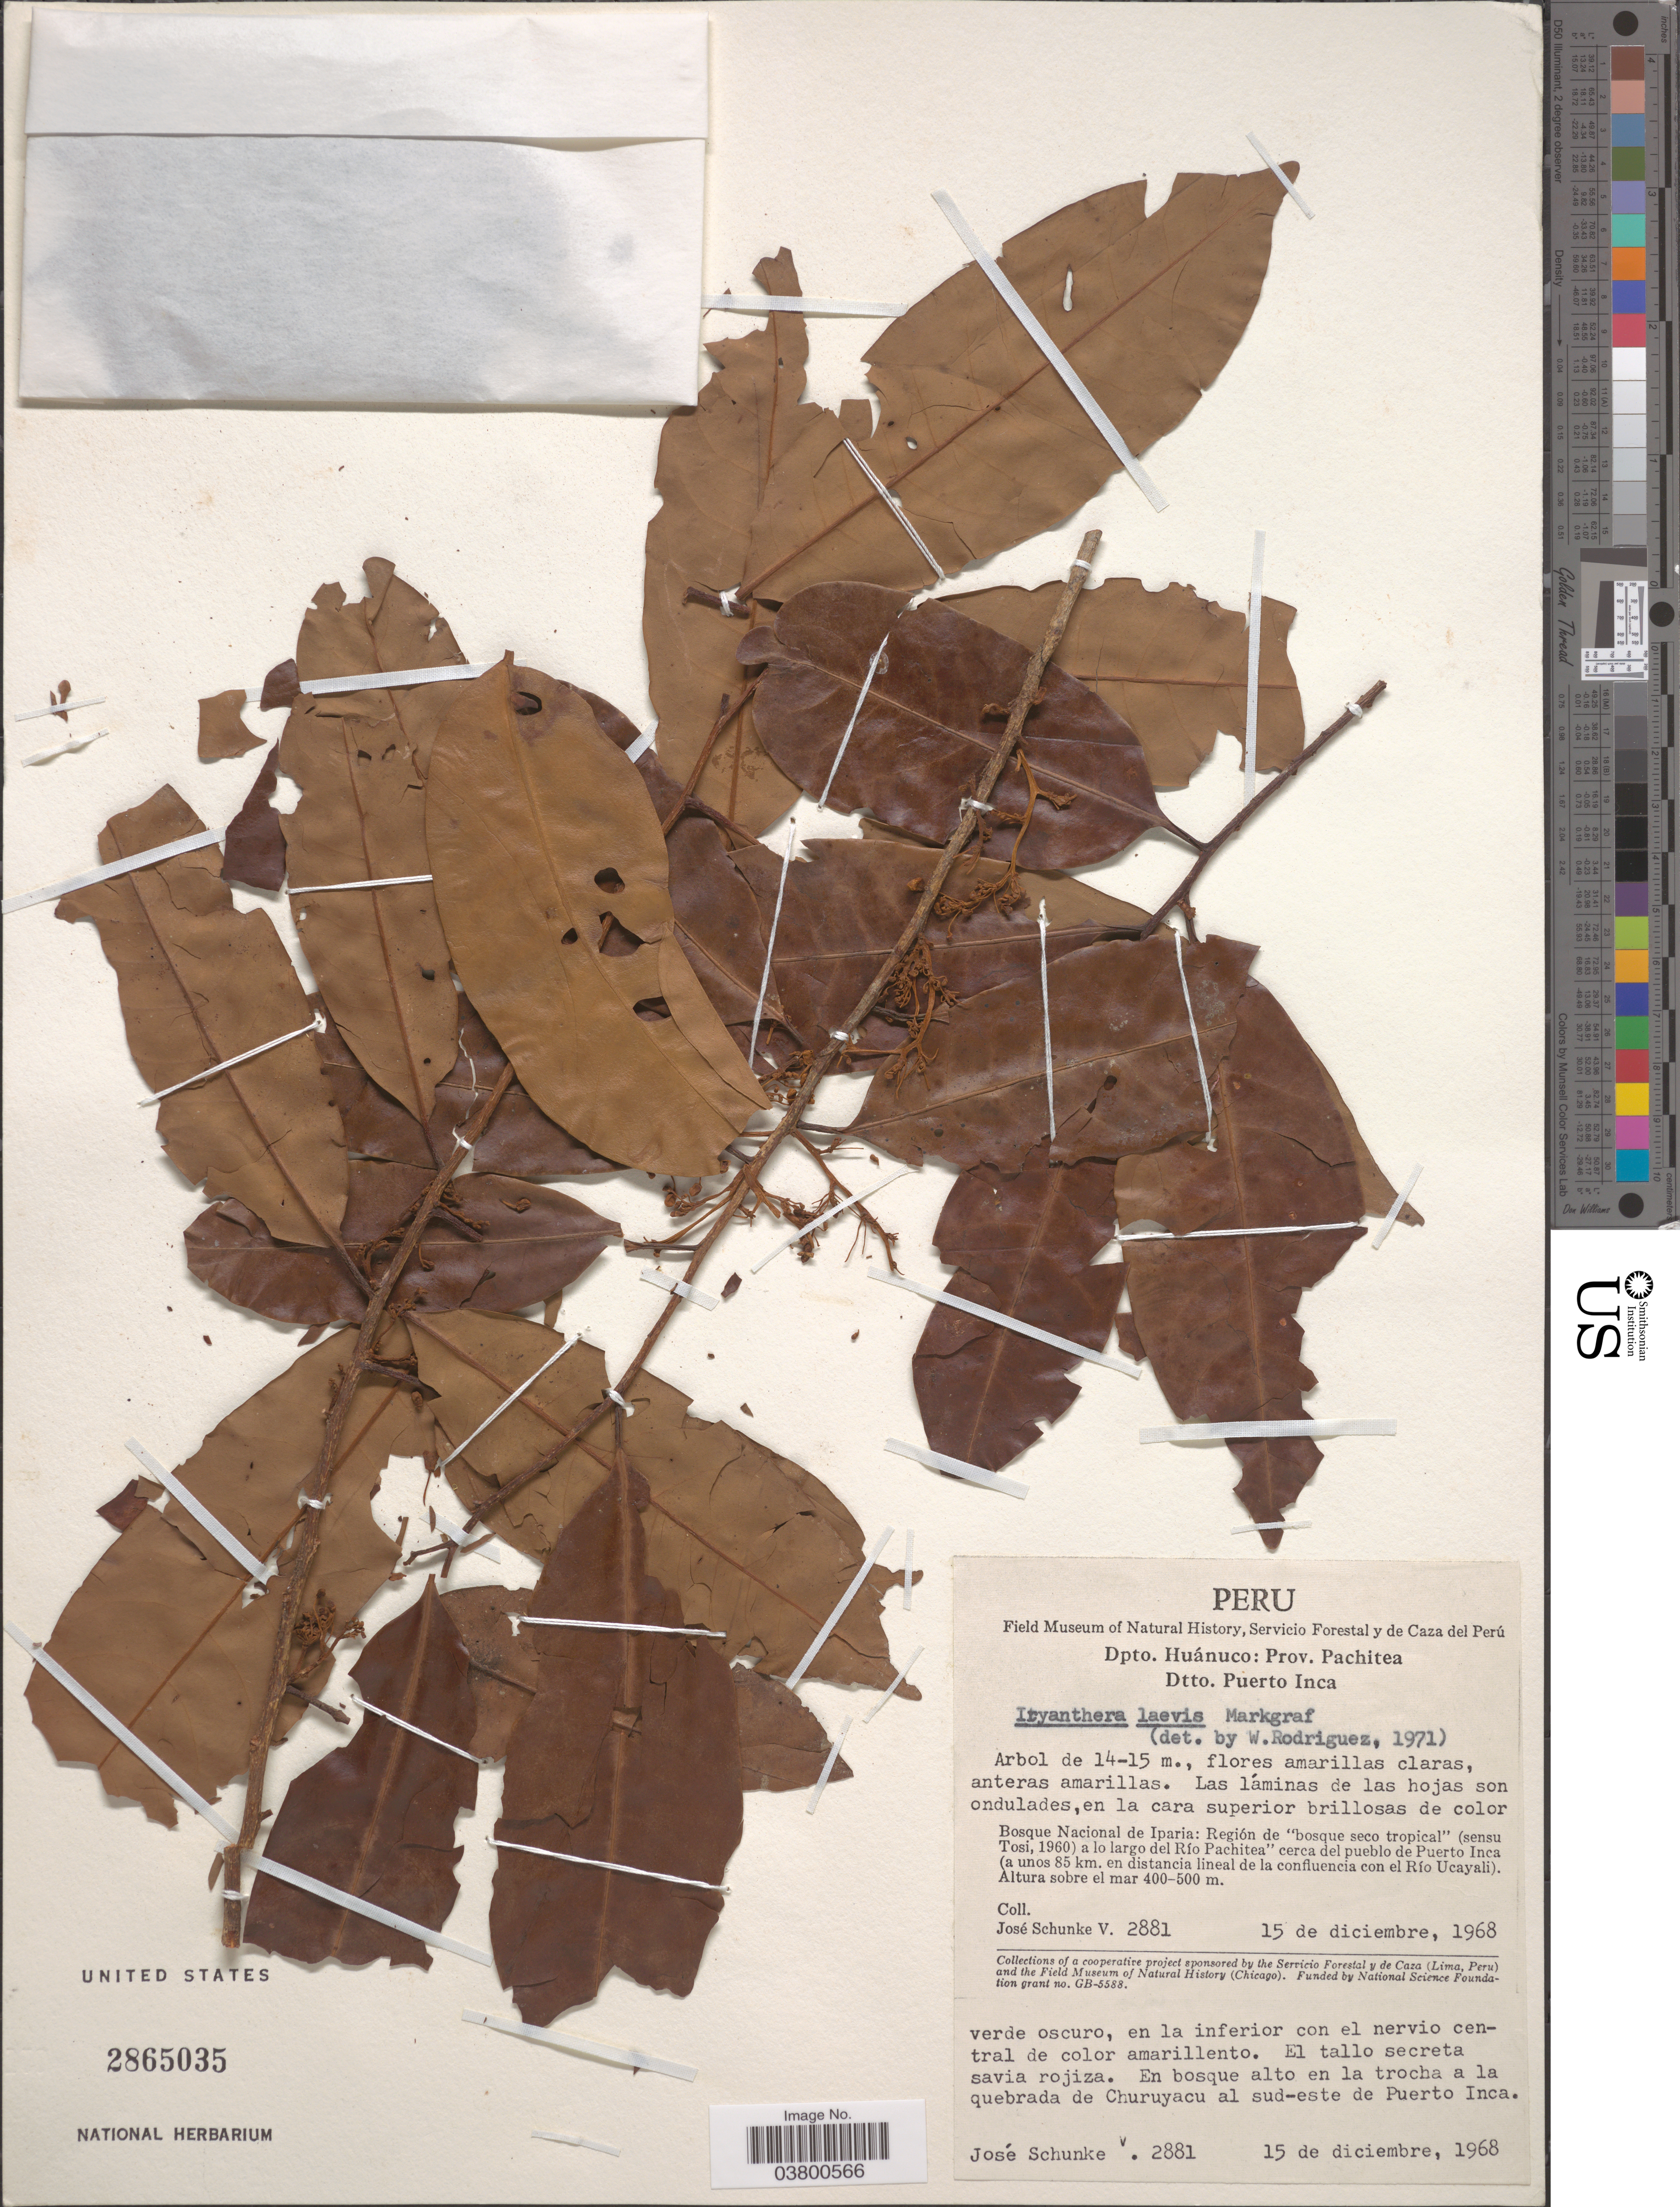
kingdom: Plantae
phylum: Tracheophyta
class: Magnoliopsida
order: Magnoliales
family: Myristicaceae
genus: Iryanthera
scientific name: Iryanthera laevis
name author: Markgr.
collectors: J. Schunke Vigo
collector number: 2881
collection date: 1968-12-15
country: Peru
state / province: Huánuco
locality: Dpto. Huánuco: Prov. Pachitea. Dtto. Puerto Inca. Bosque Nacional de Iparia: Región de "bosque seco tropical" (sensu Tosi, 1960) a lo largo del Río Pachitea cerca del pueblo de Puerto Inca (a unos 85 km. en distancia lineal de la confluencia con el Río Ucayali). En bosque alto en la trocha a la quebrada de Churuyacu al sud-este de Puerto Inca.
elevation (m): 400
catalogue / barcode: US 2865035